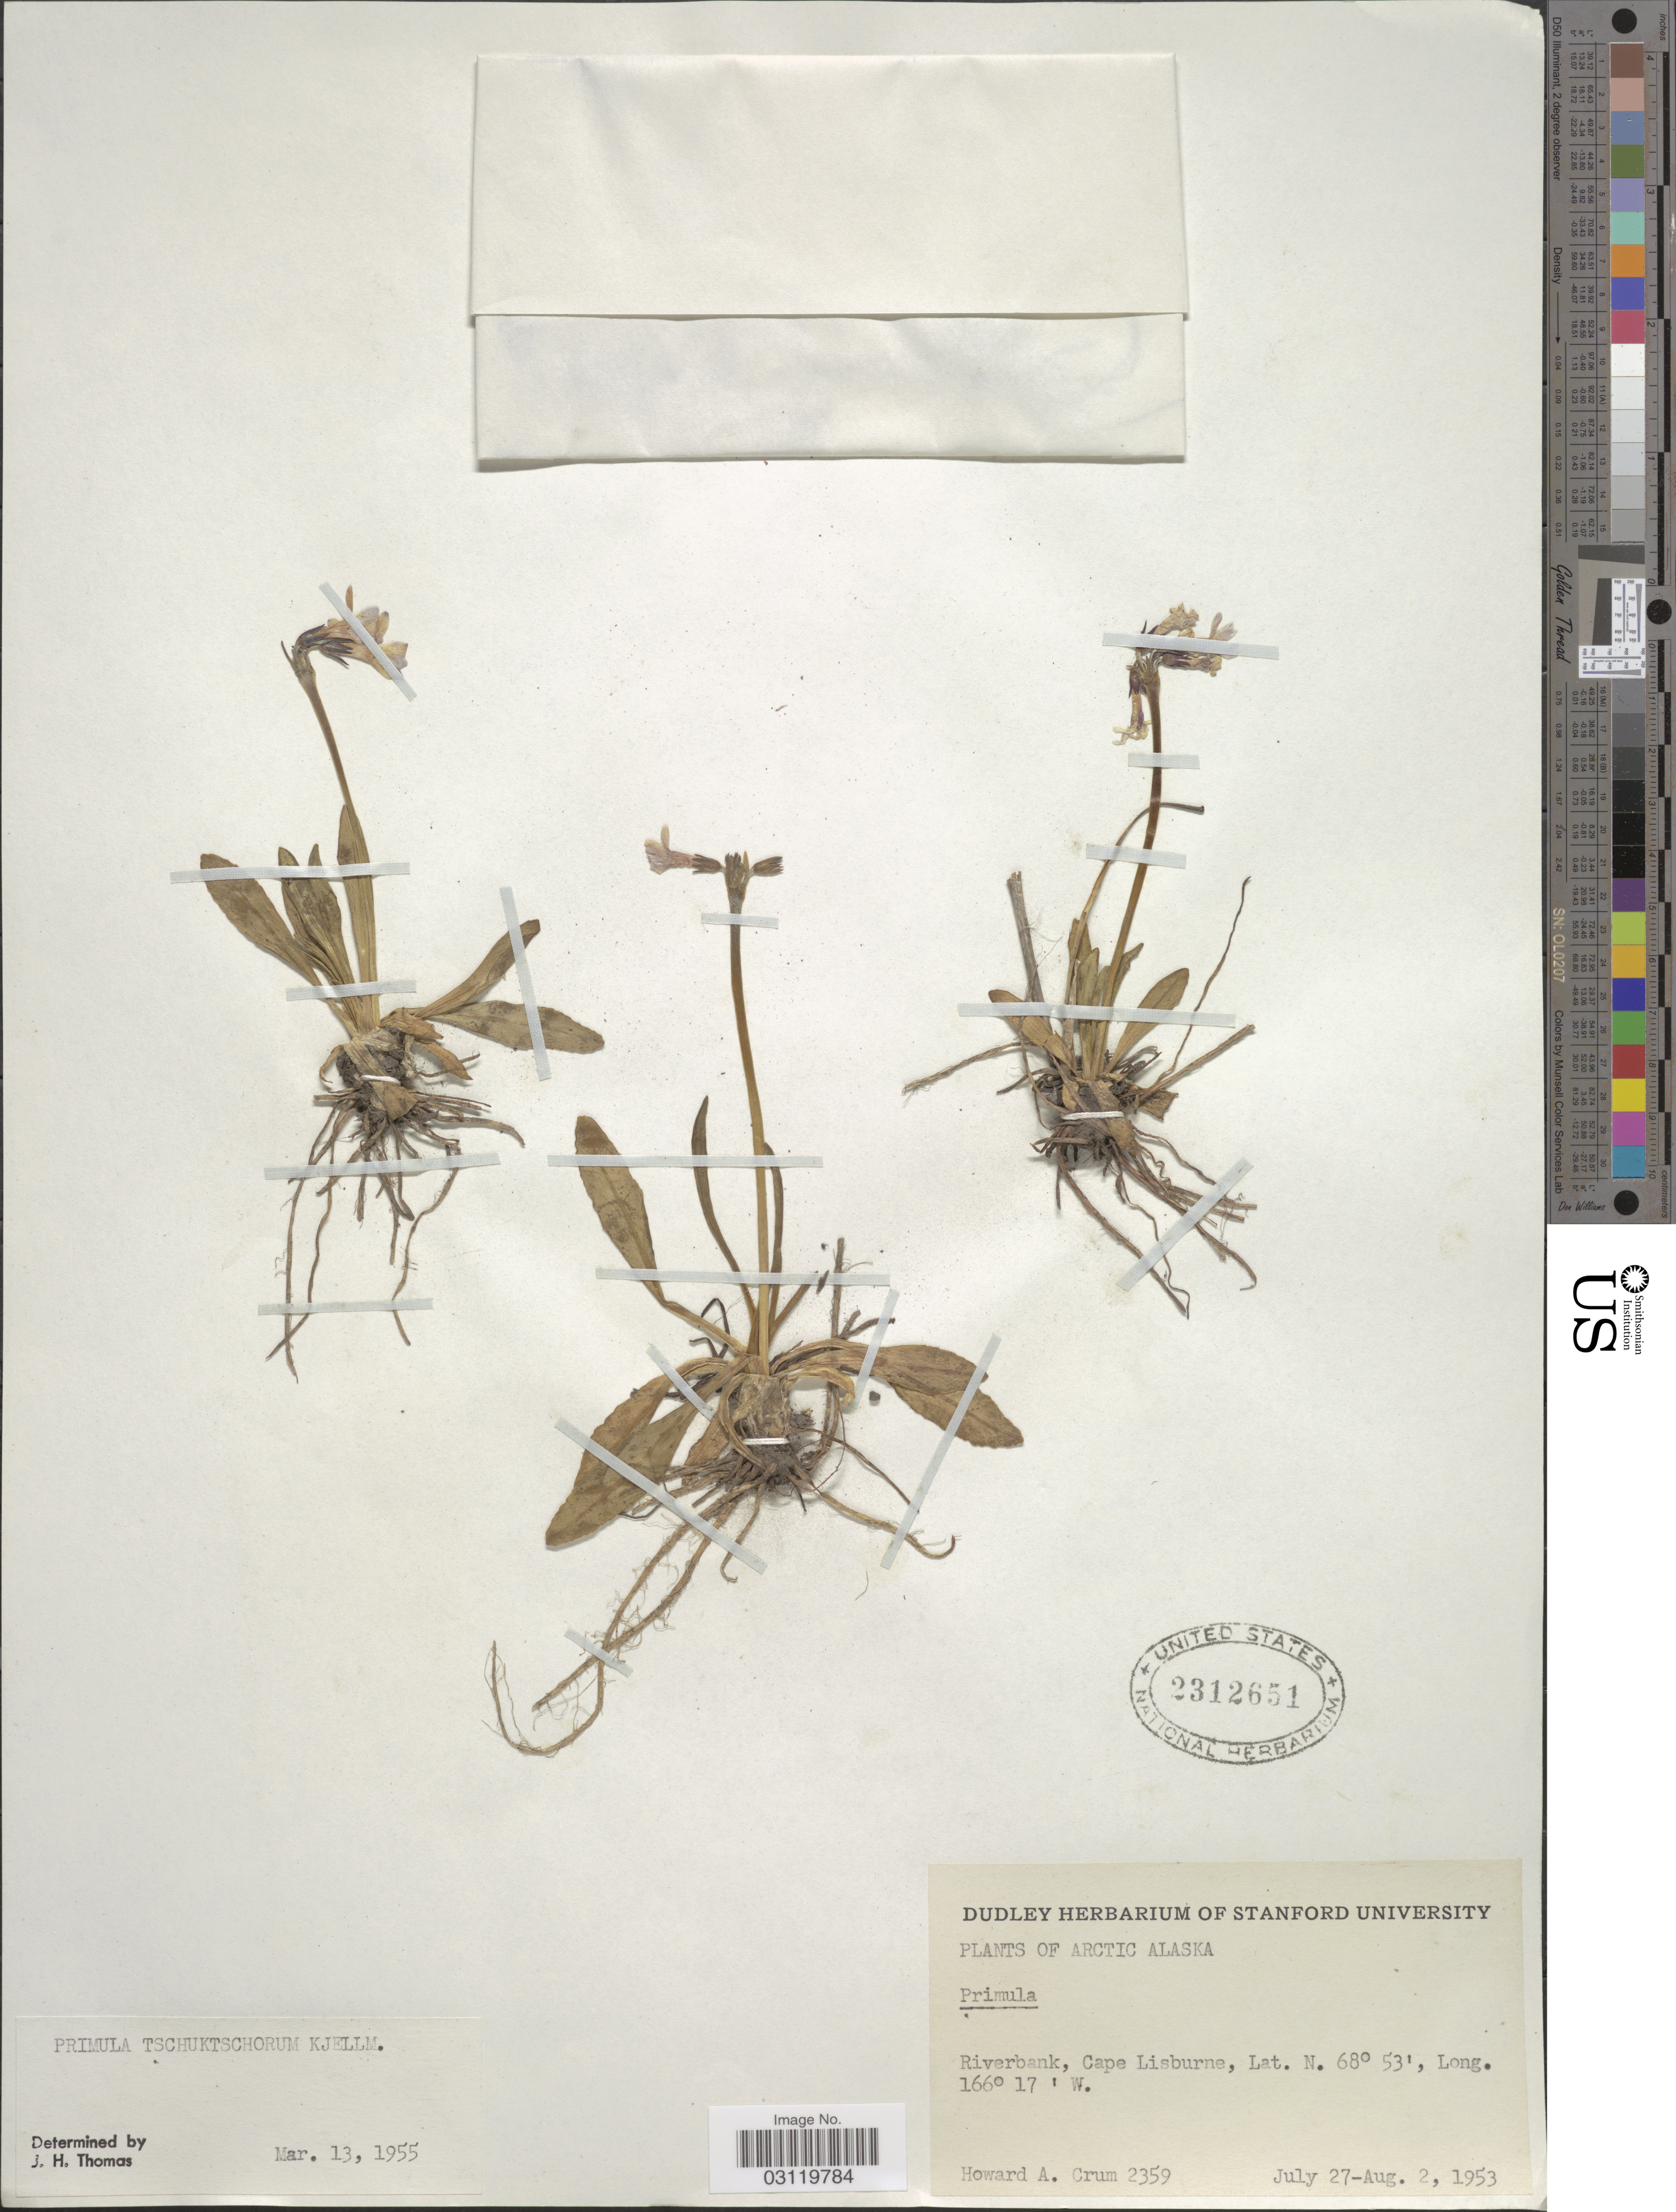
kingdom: Plantae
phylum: Tracheophyta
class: Magnoliopsida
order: Ericales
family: Primulaceae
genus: Primula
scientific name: Primula tschuktschorum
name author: Kjellm.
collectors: H. A. Crum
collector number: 2359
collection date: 1953-07-27/1953-08-02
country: United States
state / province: Alaska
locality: Arctic Alaska, Riverbank, Cape Lisburne.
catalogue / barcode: US 2312651